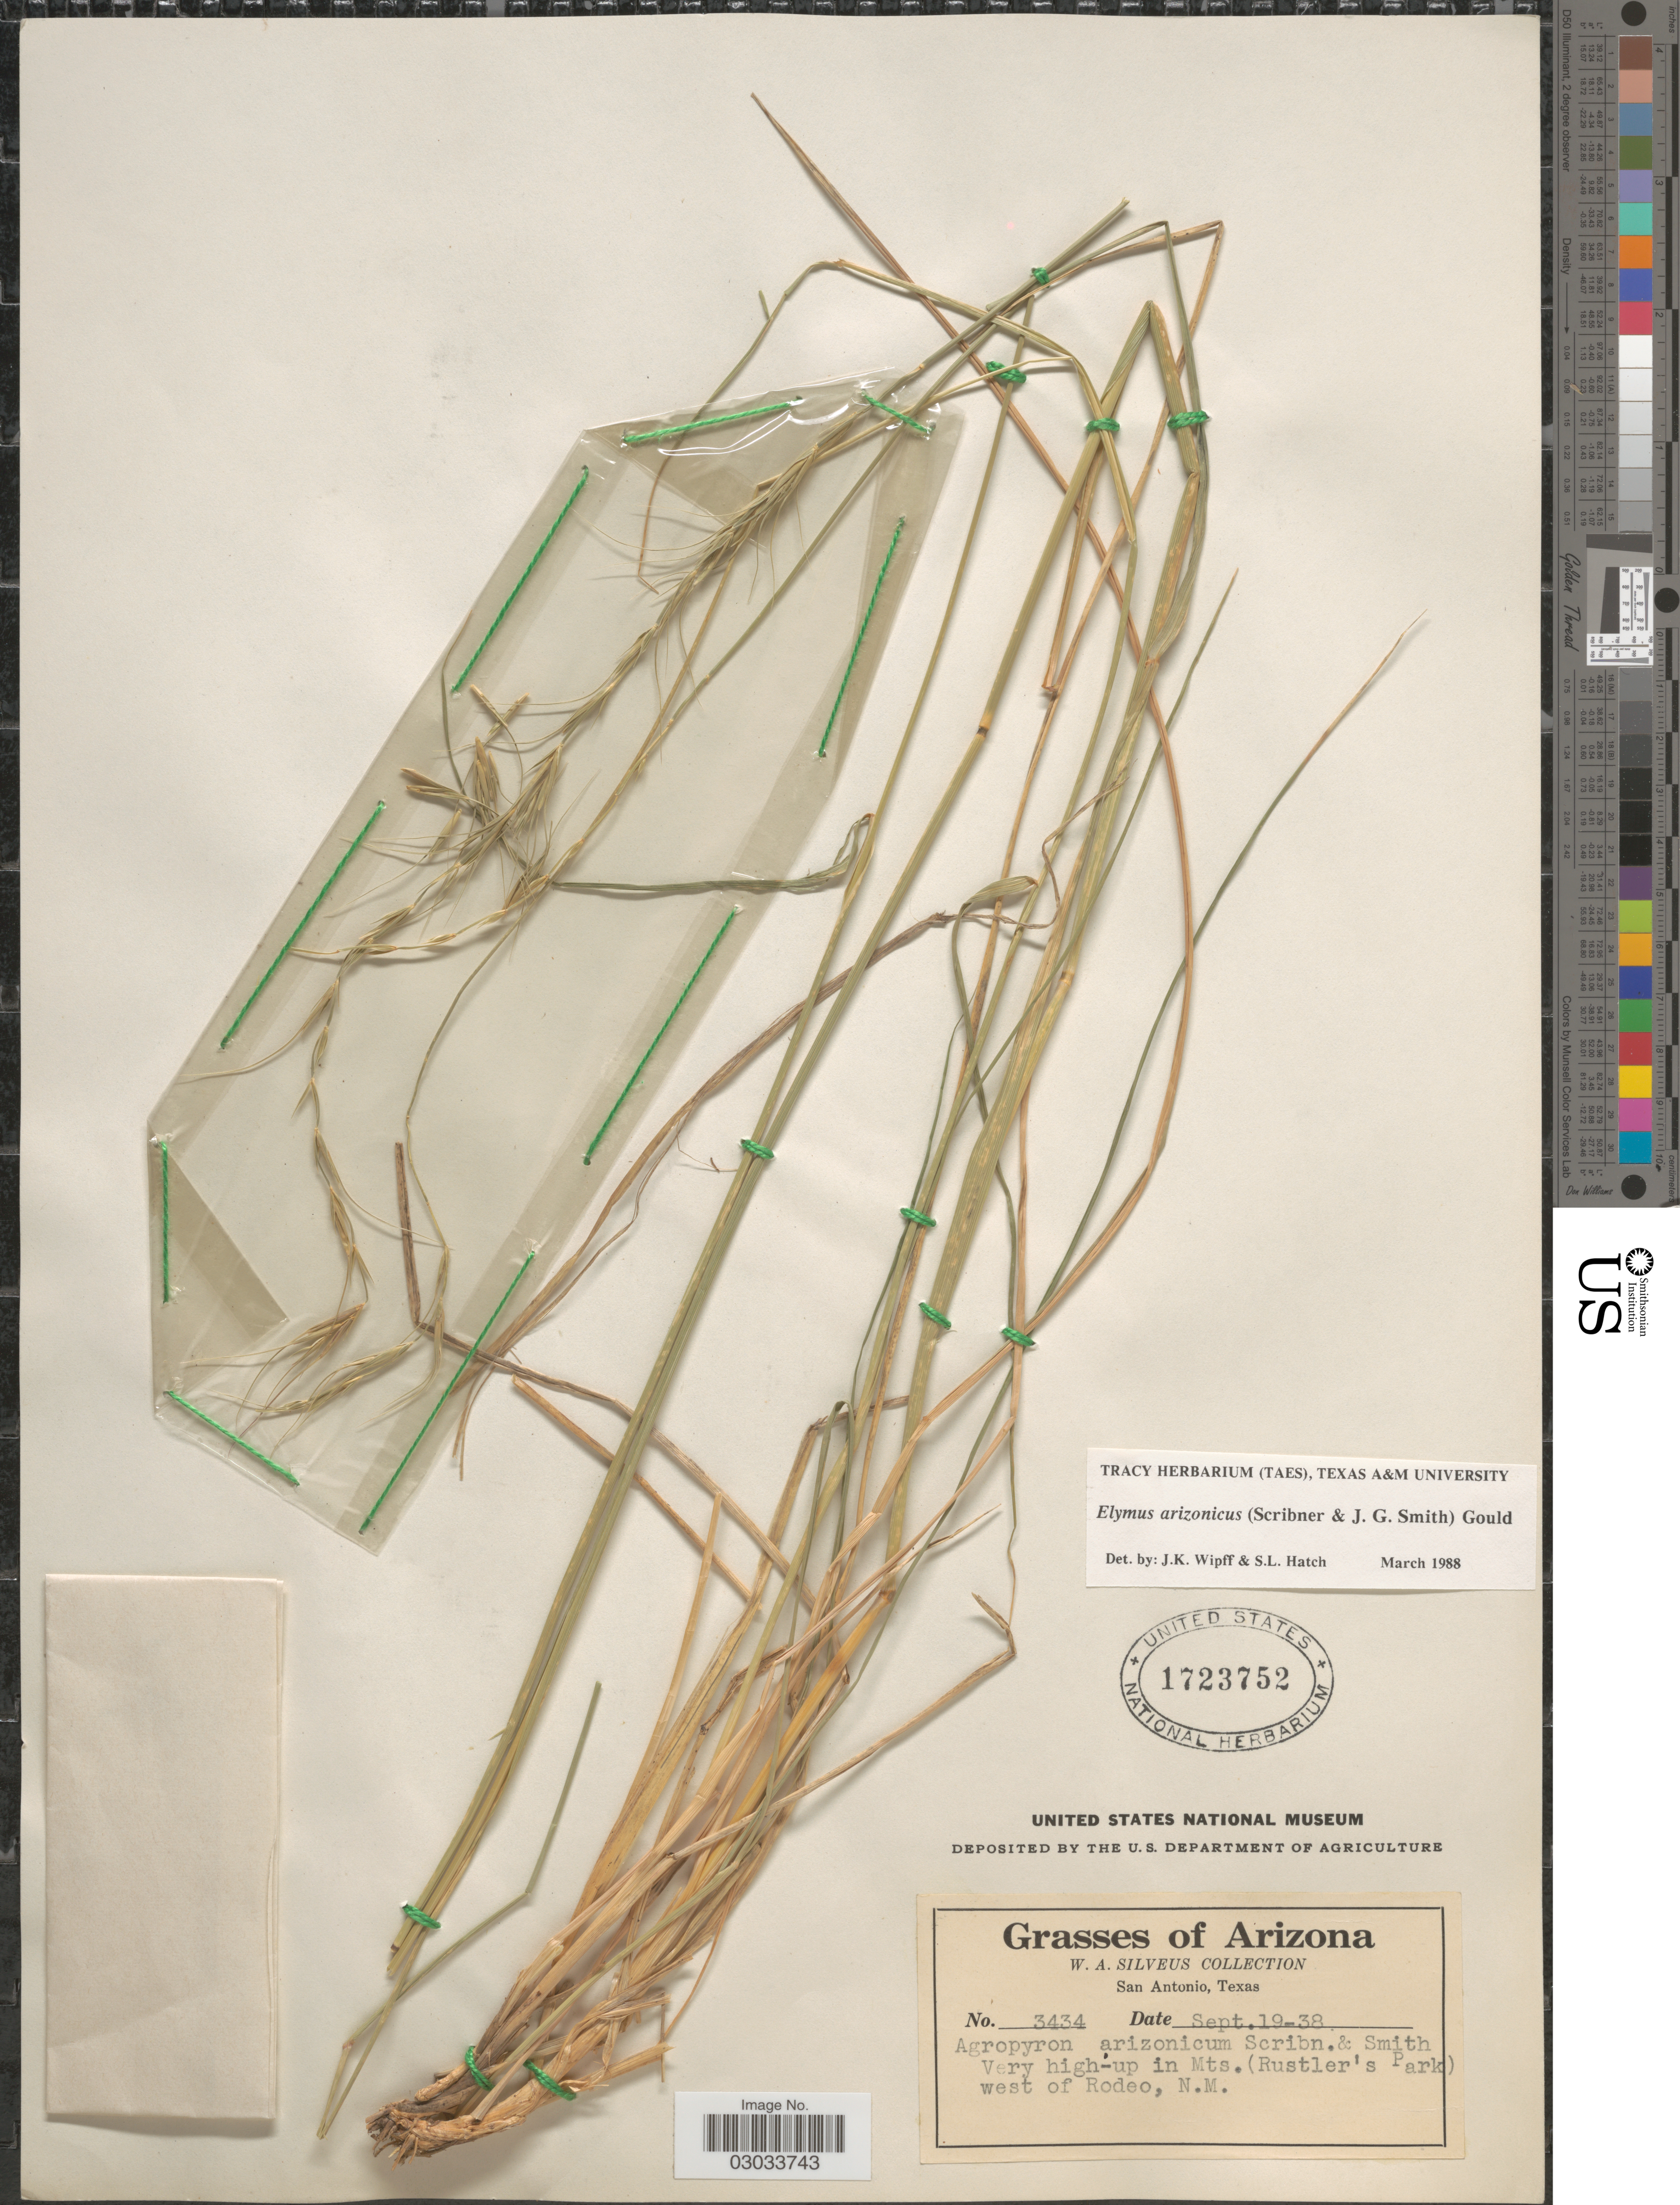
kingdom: Plantae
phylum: Tracheophyta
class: Liliopsida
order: Poales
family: Poaceae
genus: Elymus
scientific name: Elymus trachycaulus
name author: (Link) Gould ex Shinners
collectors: W. Silveus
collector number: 3434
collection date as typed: Transcribed d/m/y: 19/9/38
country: United States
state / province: New Mexico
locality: Very high-up in Mts. (Rustler's Park) west of Rodeo.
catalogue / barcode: US 1723752